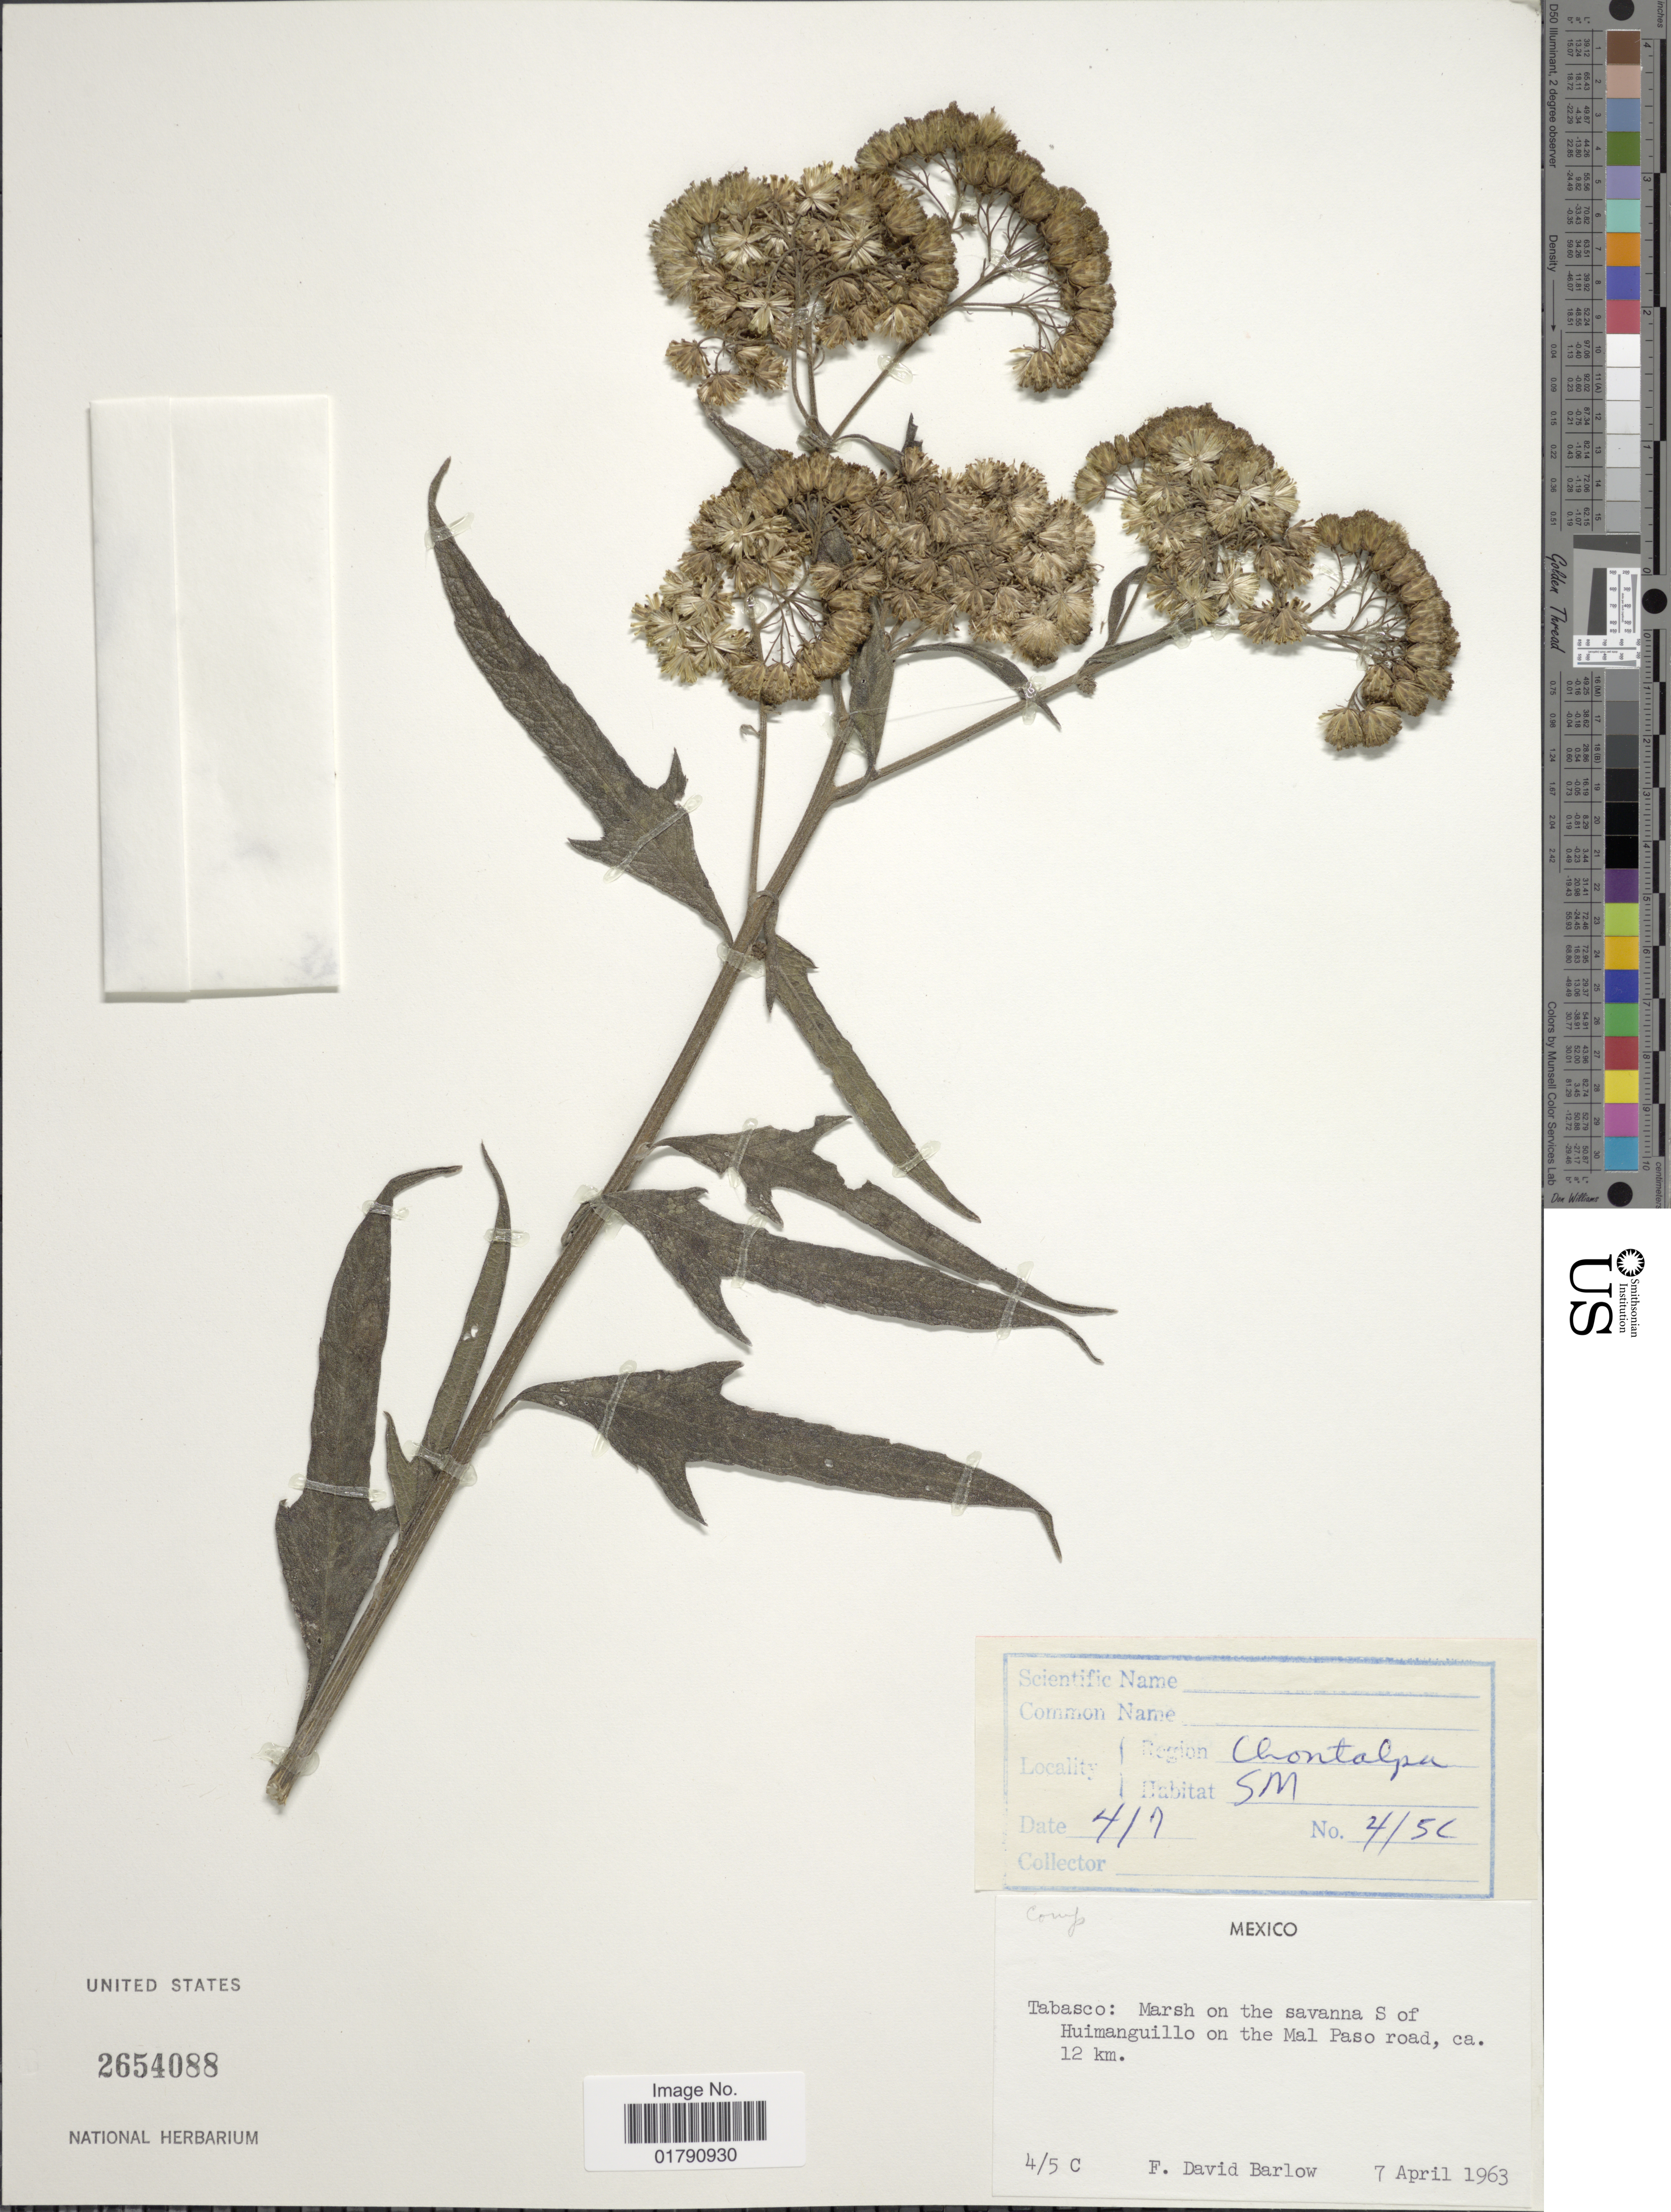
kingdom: Plantae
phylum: Tracheophyta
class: Magnoliopsida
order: Asterales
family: Asteraceae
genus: Neurolaena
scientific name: Neurolaena lobata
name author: (L.) R. Br. ex Cass.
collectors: F. D. Barlow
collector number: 4/5C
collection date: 1963-04-07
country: Mexico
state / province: Tabasco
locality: S of Huimanguillo on the Mal Paso Road, ca 12 km, Chontalpa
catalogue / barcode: US 2654088